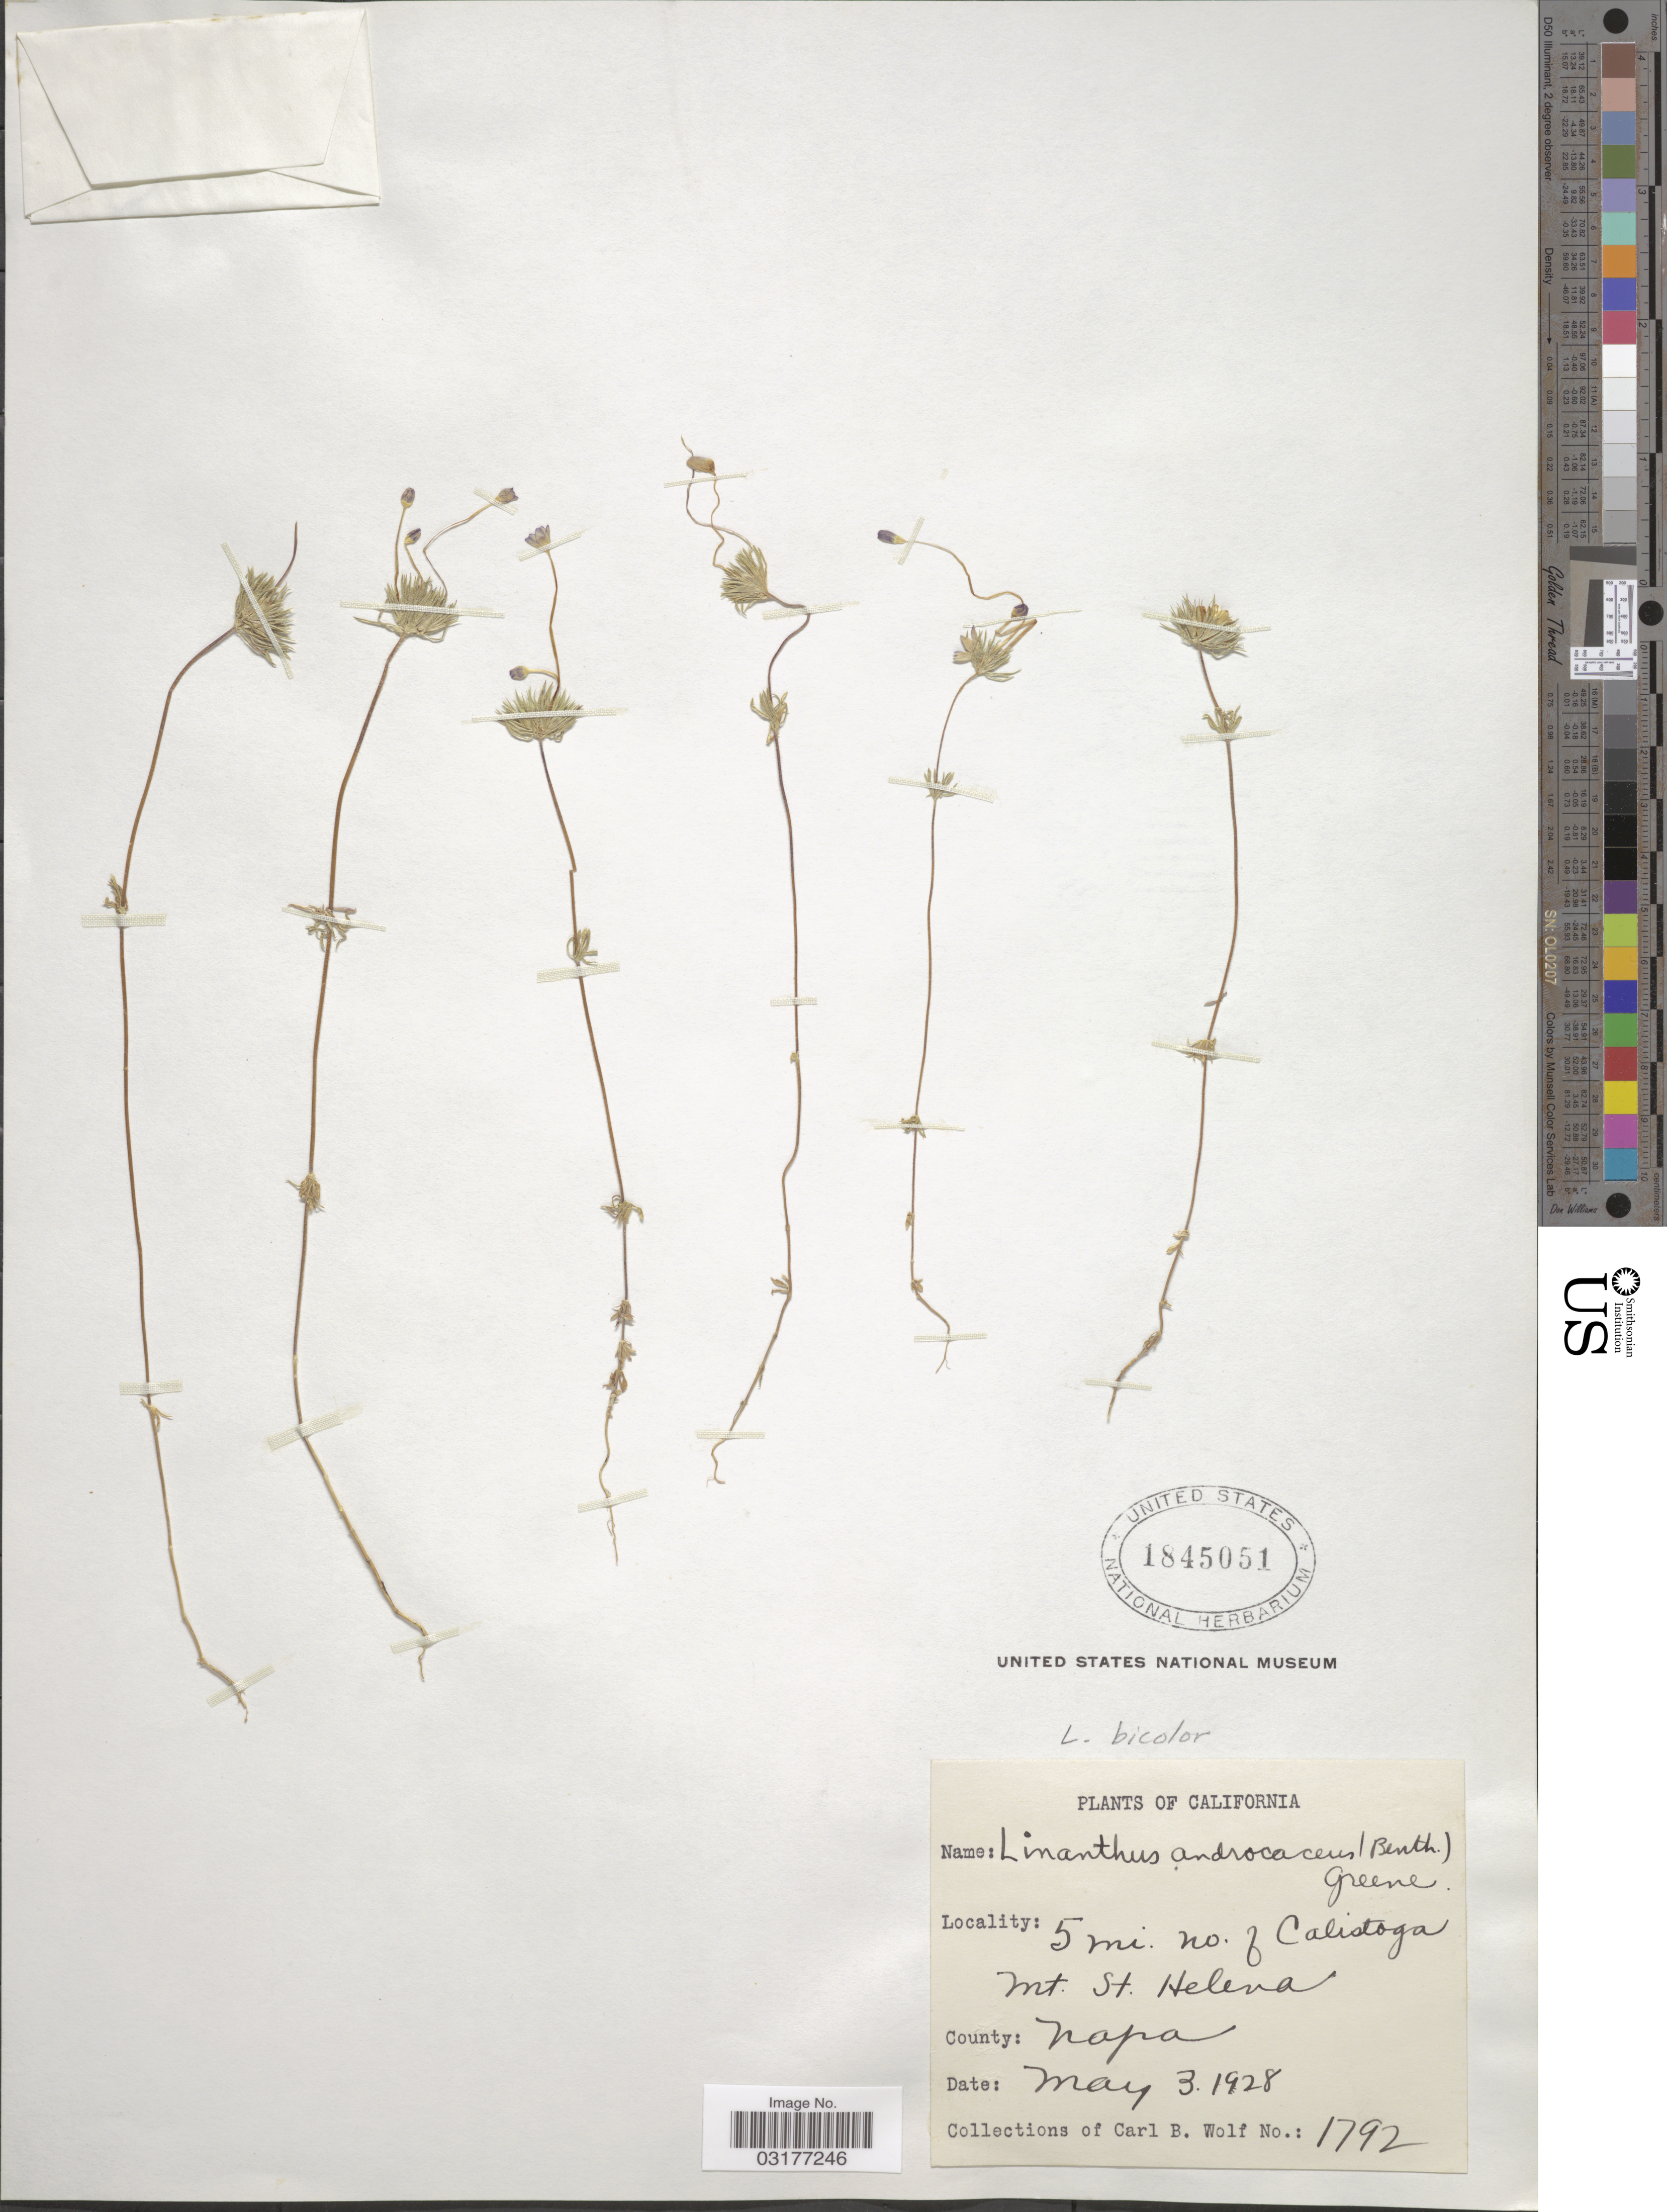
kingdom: Plantae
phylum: Tracheophyta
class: Magnoliopsida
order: Ericales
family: Polemoniaceae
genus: Leptosiphon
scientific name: Leptosiphon bicolor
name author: Nutt.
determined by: Strong, Mark T., (BOT), Smithsonian Institution - National Museum of Natural History (UNITED STATES)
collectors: C. B. Wolf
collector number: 1792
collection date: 1928-05-03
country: United States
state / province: California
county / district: Napa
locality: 5 mi. no. of Calistoga Mt. St. Helena. County: Napa.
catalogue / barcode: US 1845051